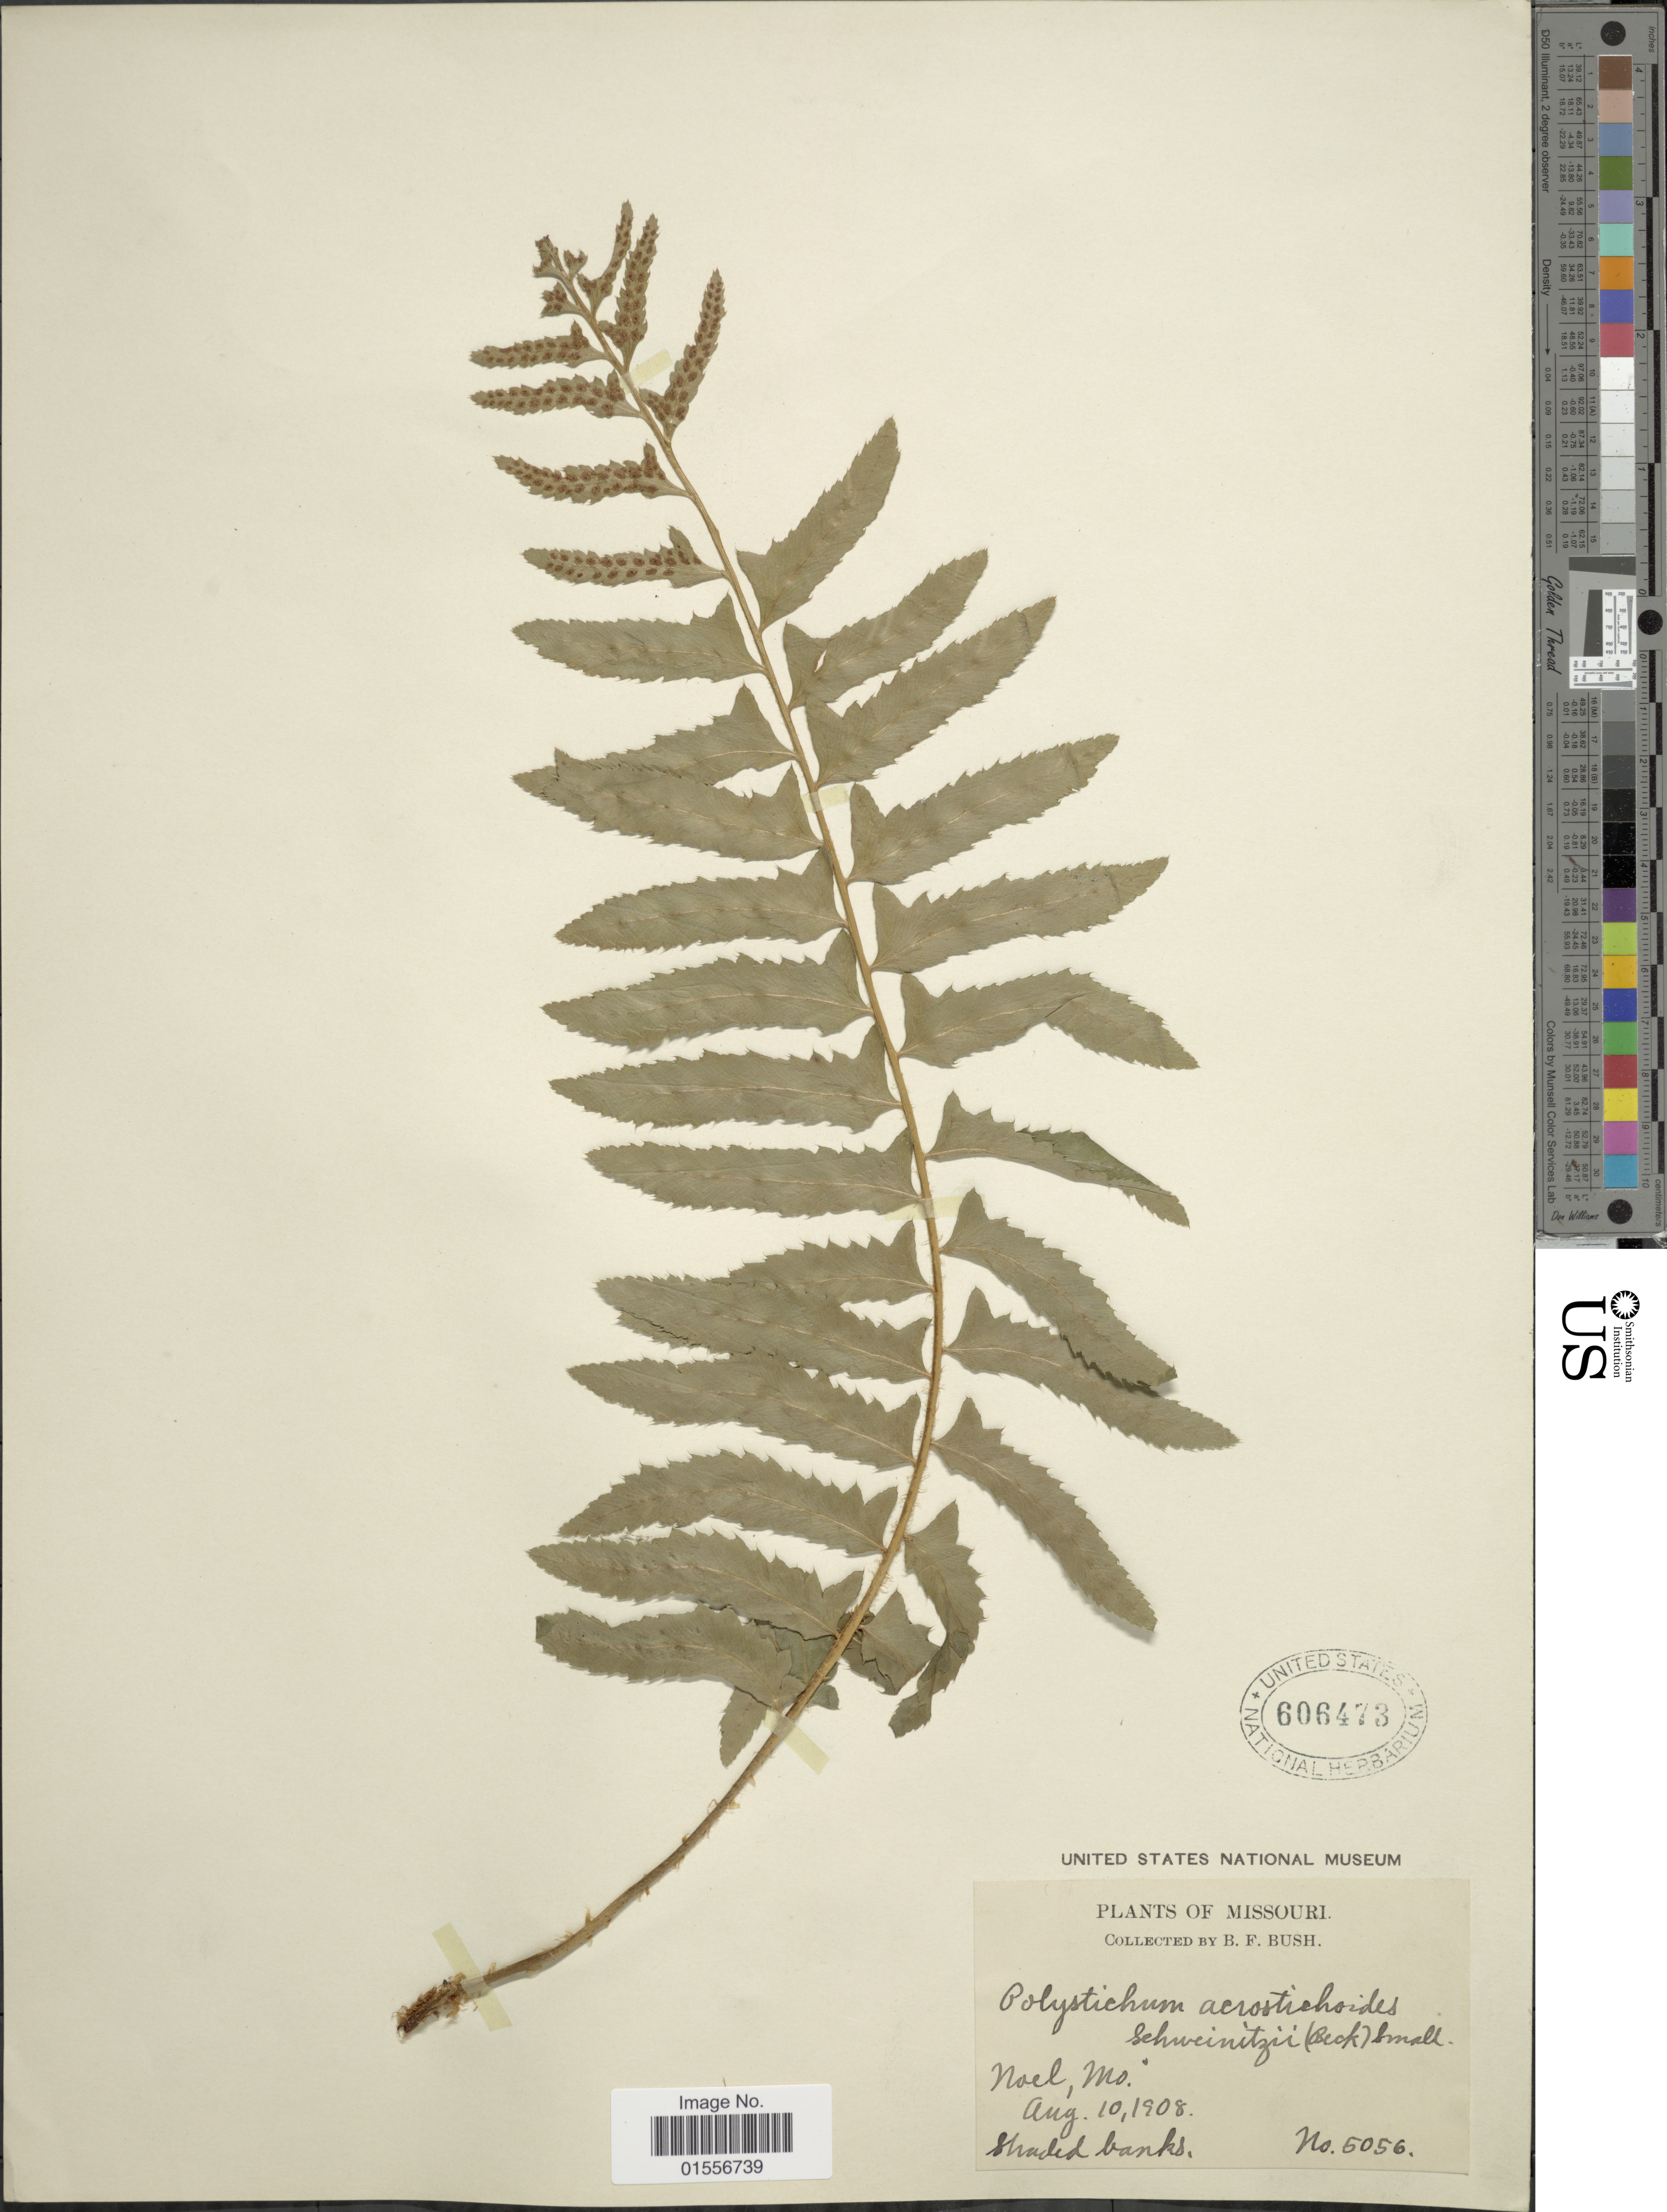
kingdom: Plantae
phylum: Tracheophyta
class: Polypodiopsida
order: Polypodiales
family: Dryopteridaceae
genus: Polystichum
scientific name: Polystichum acrostichoides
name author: (Michx.) Schott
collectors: B. F. Bush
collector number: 5056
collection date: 1908-08-10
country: United States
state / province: Missouri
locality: Noel, shaded banks.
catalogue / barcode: US 606473